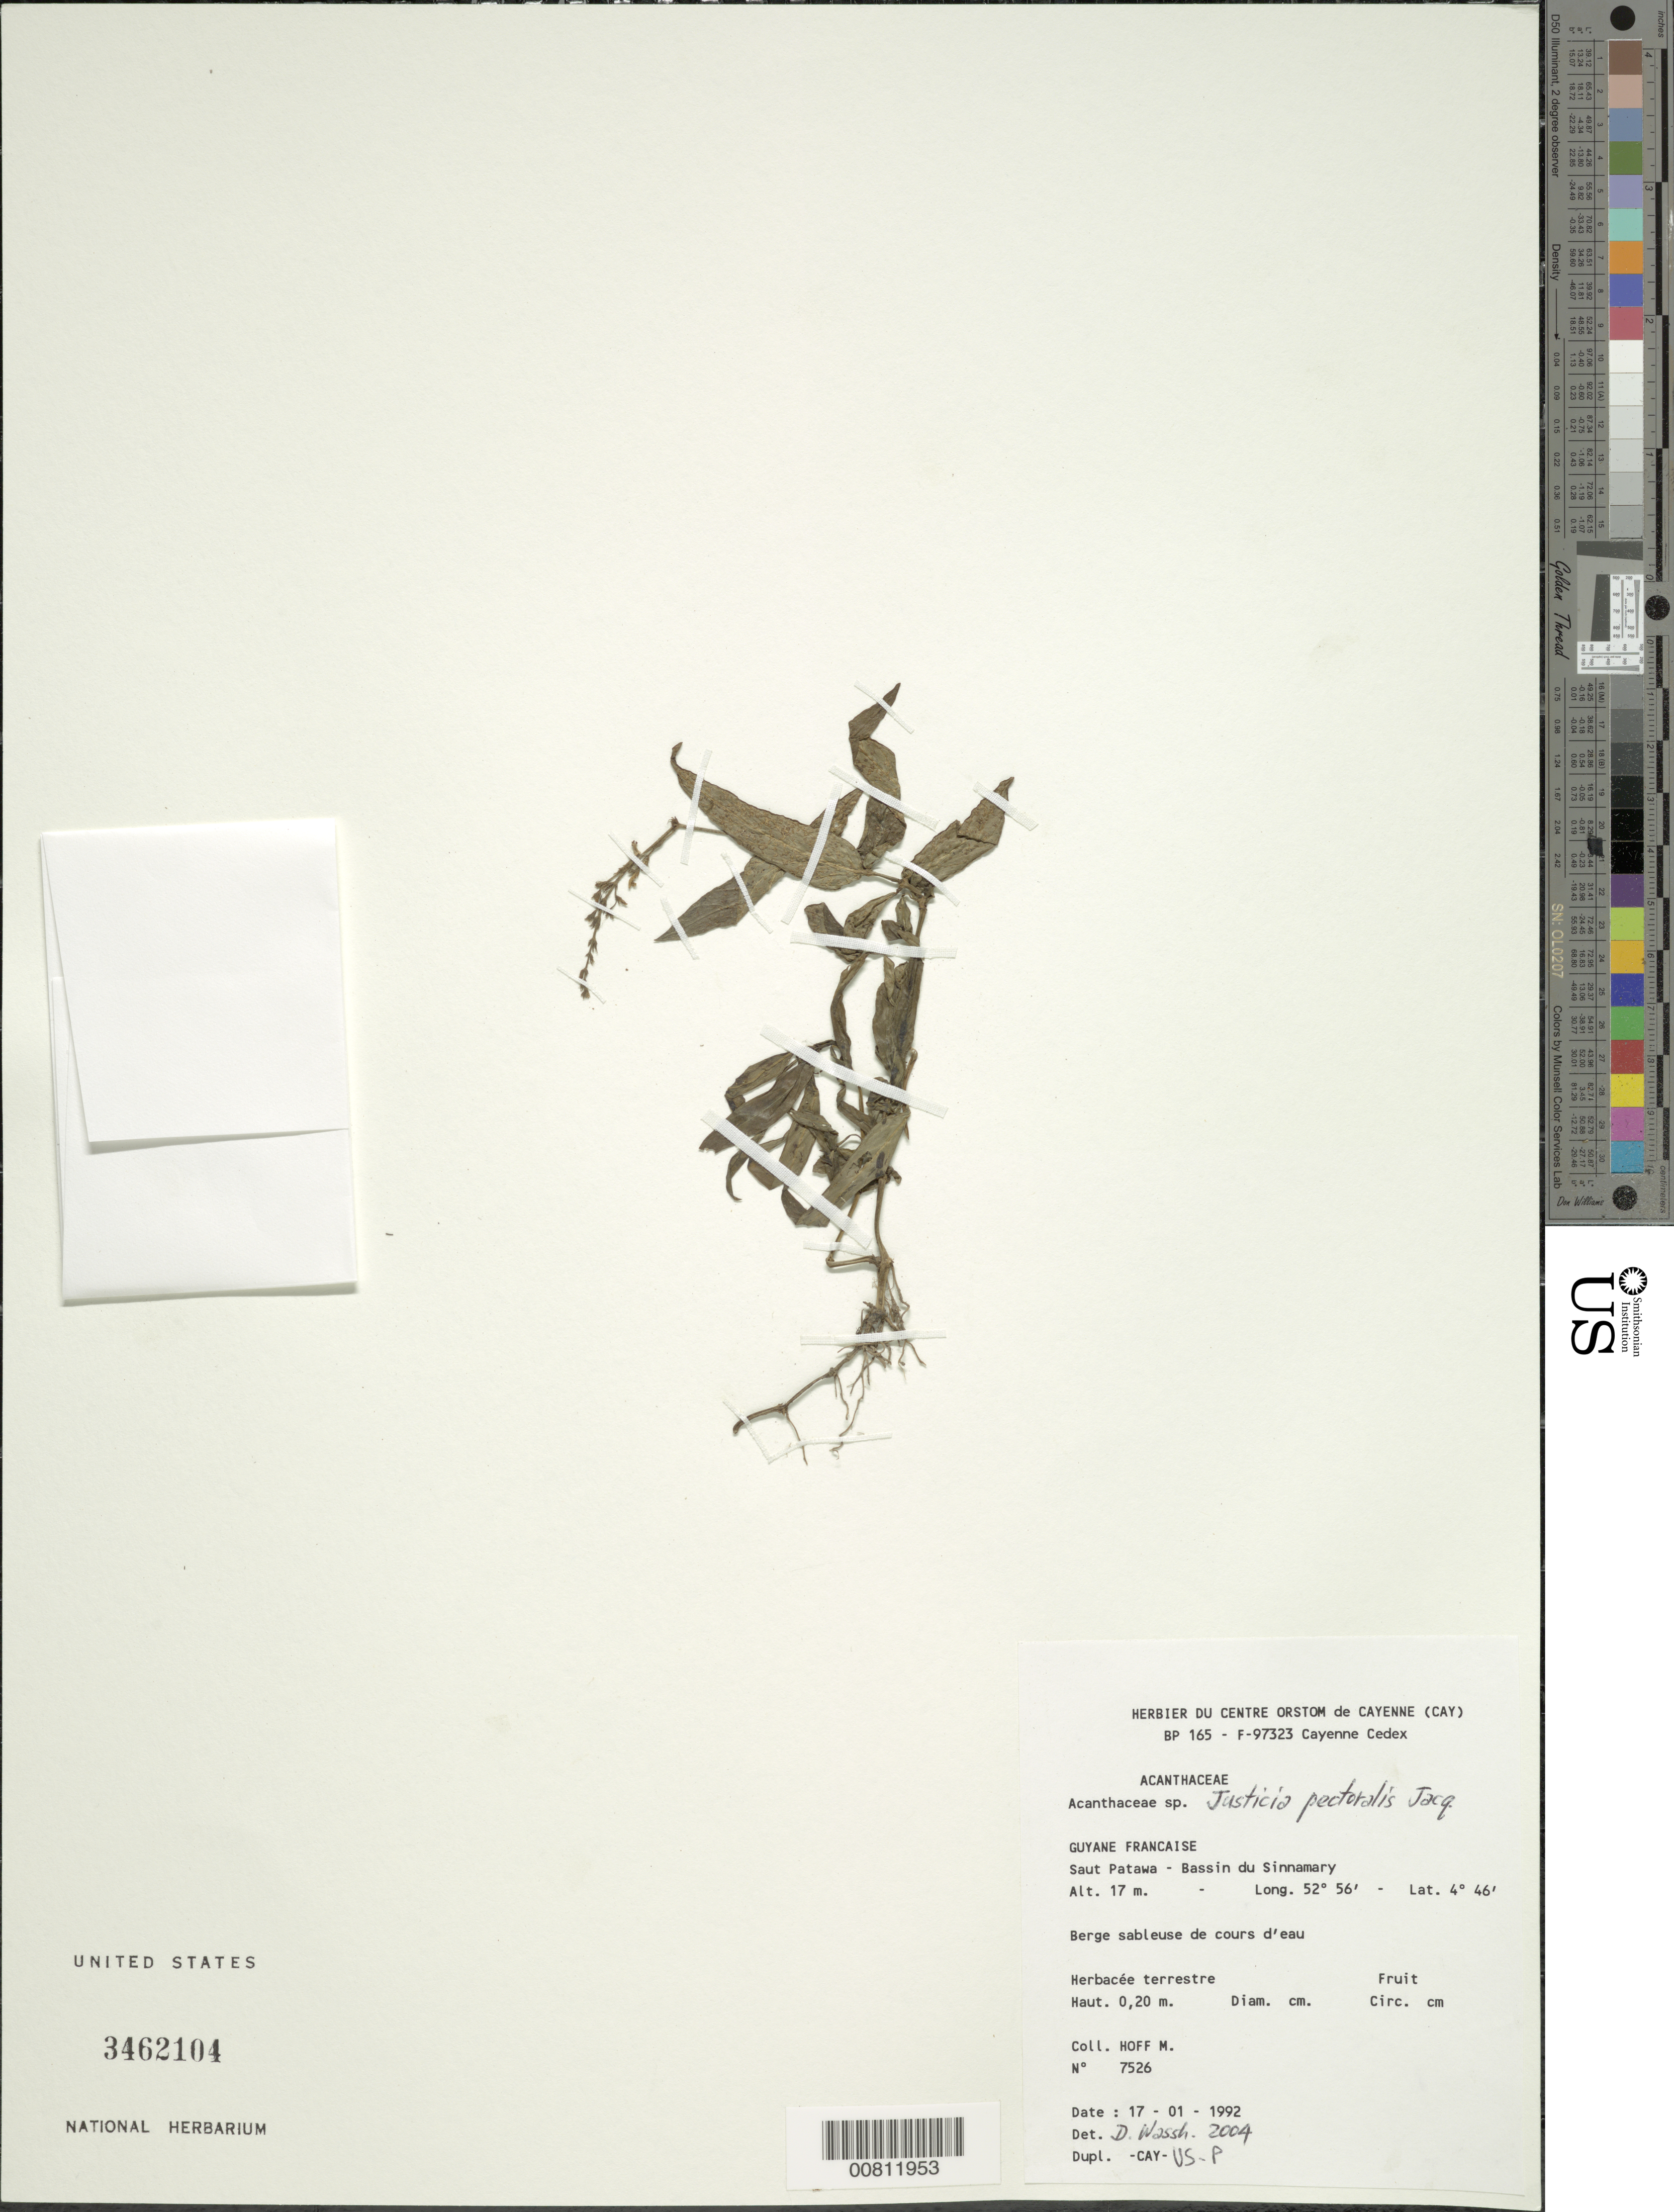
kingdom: Plantae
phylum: Tracheophyta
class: Magnoliopsida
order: Lamiales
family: Acanthaceae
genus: Justicia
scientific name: Justicia pectoralis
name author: Jacq.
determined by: Wasshausen, Dieter C., (BOT), Smithsonian Institution - National Museum of Natural History (UNITED STATES)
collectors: M. Hoff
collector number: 7526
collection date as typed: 17-Jan-92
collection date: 1992-01-17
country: French Guiana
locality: Saut Patawa, Bassin du Sinnamary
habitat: Berge sableuse de cours d'eau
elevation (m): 17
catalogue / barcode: US 3462104